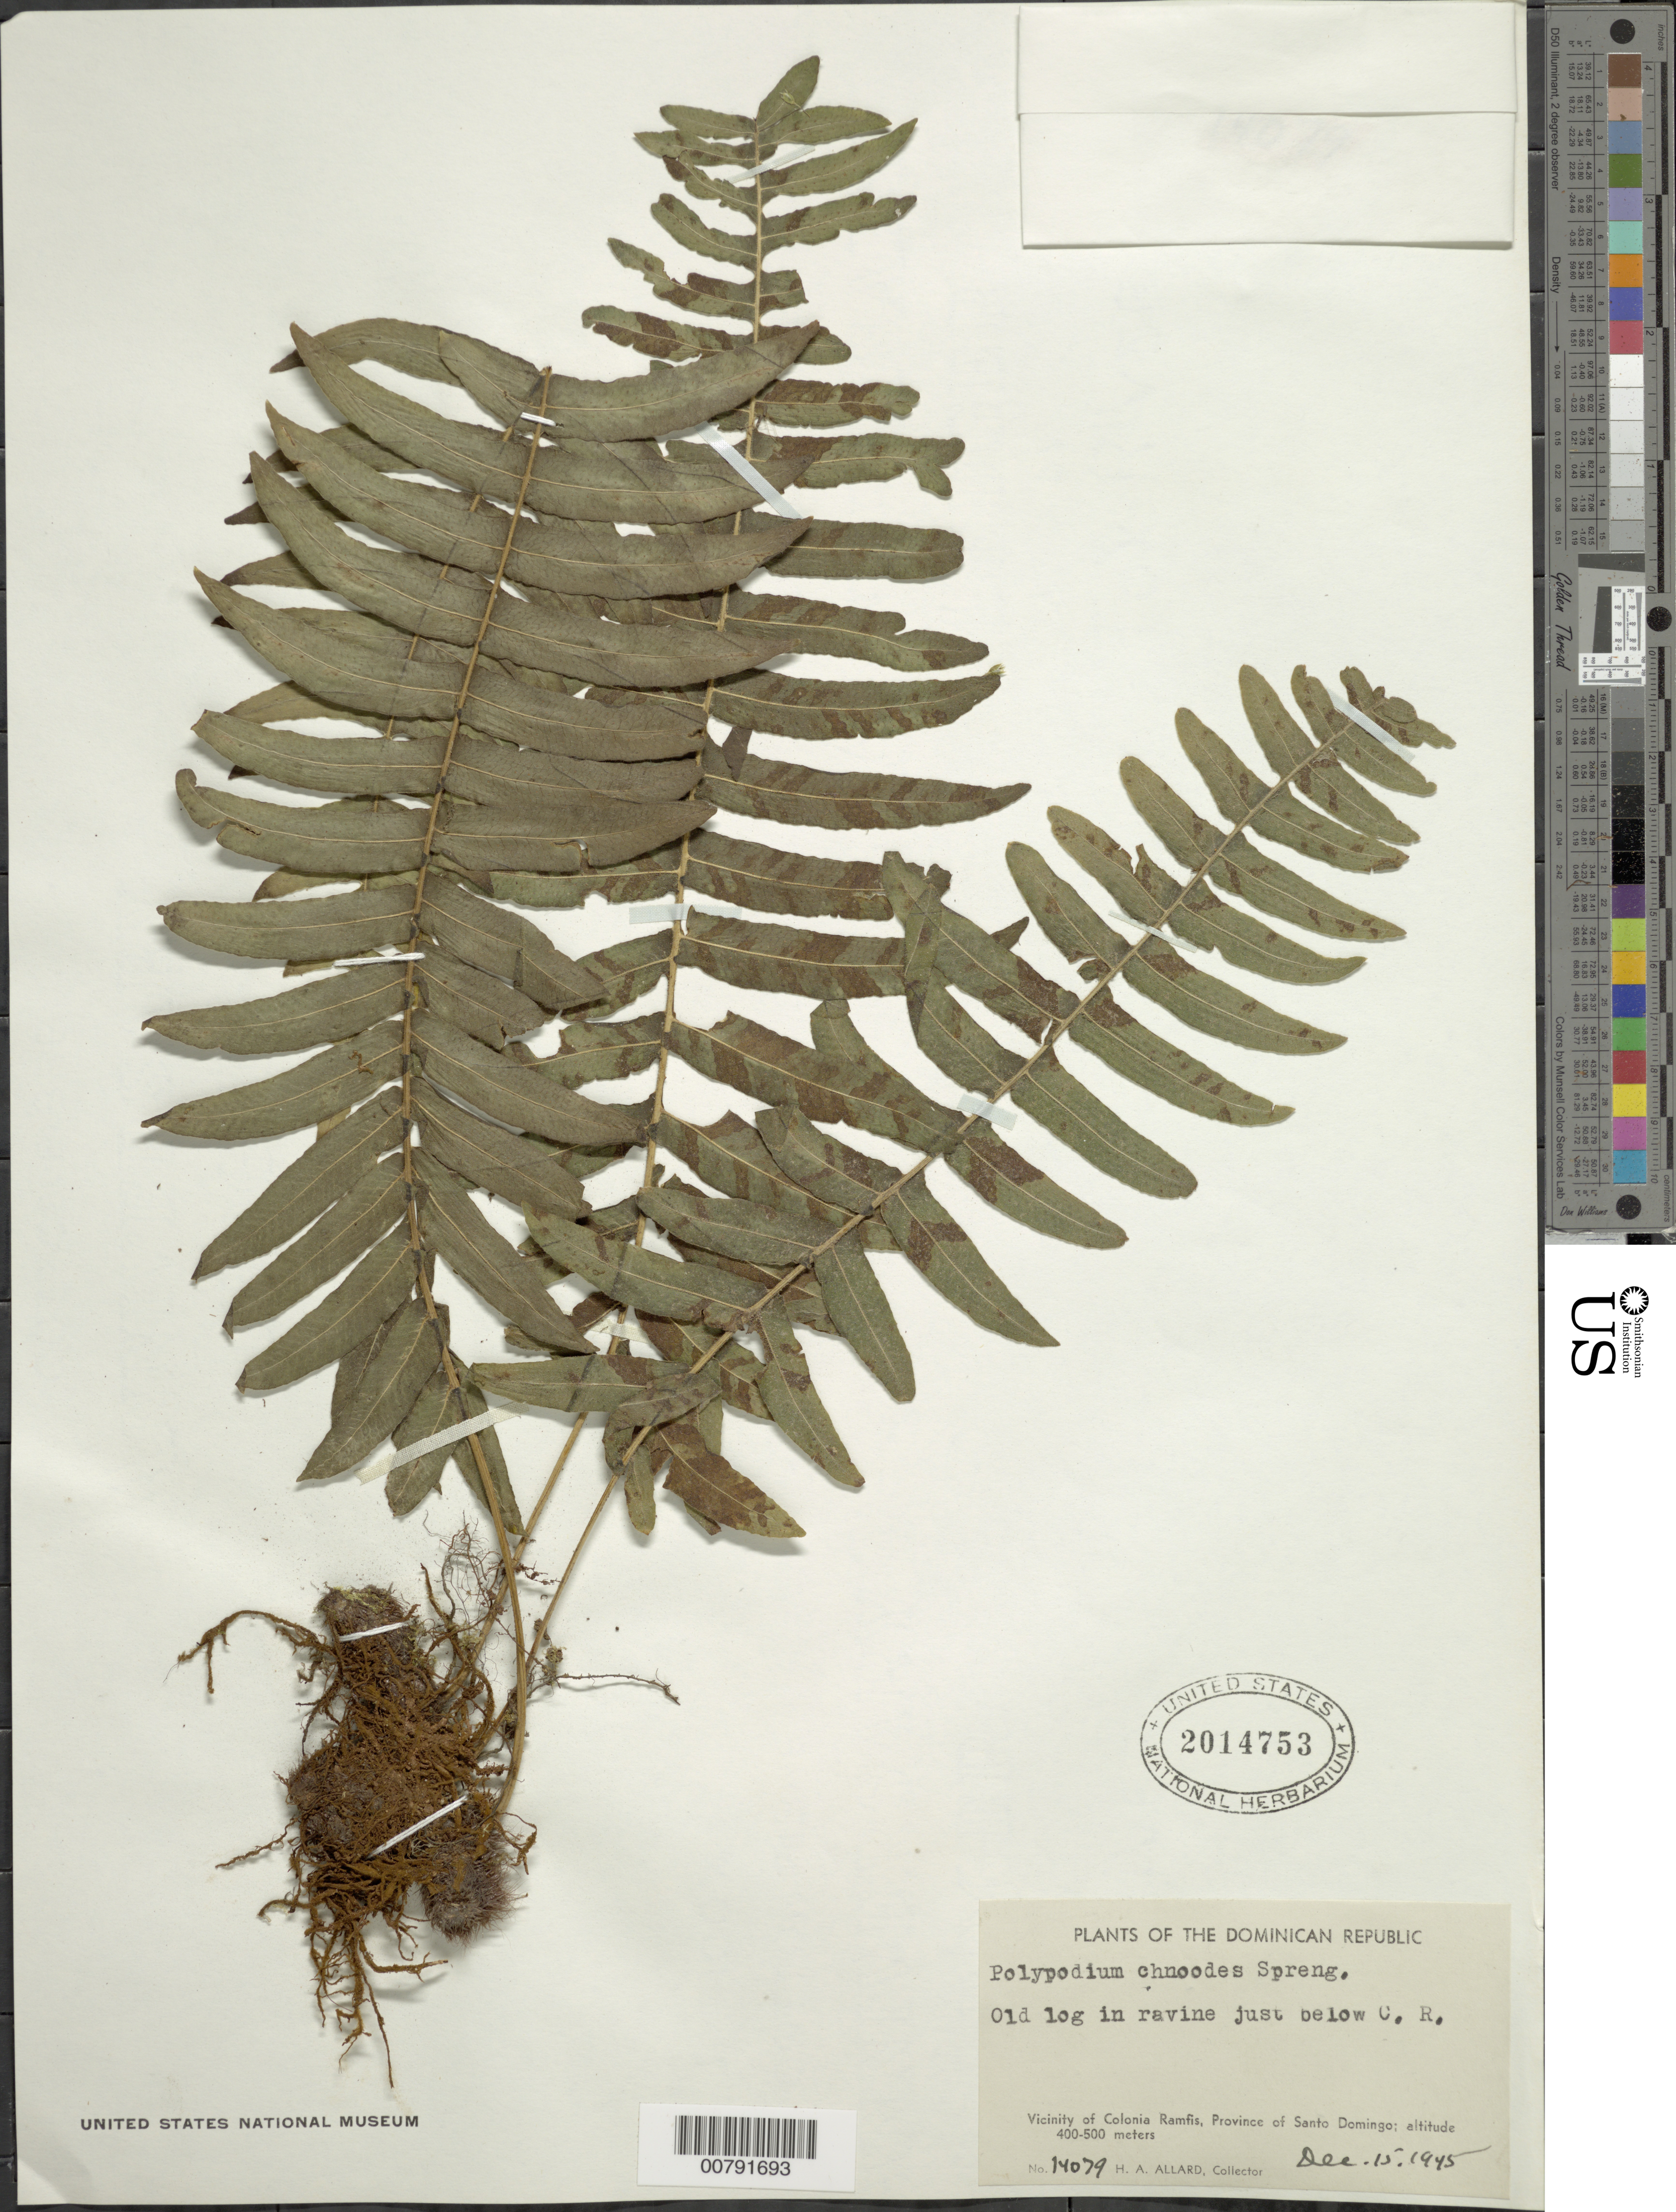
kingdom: Plantae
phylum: Tracheophyta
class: Polypodiopsida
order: Polypodiales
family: Polypodiaceae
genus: Serpocaulon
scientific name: Serpocaulon dissimile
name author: (L.) A.R. Sm.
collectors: H. A. Allard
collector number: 14079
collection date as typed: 15 Dec 1945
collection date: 1945-12-15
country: Dominican Republic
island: Hispaniola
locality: Santo Domingo Prov.; Colonia Ramfis vicinity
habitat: On log in ravine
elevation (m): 400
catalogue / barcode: US 2014753